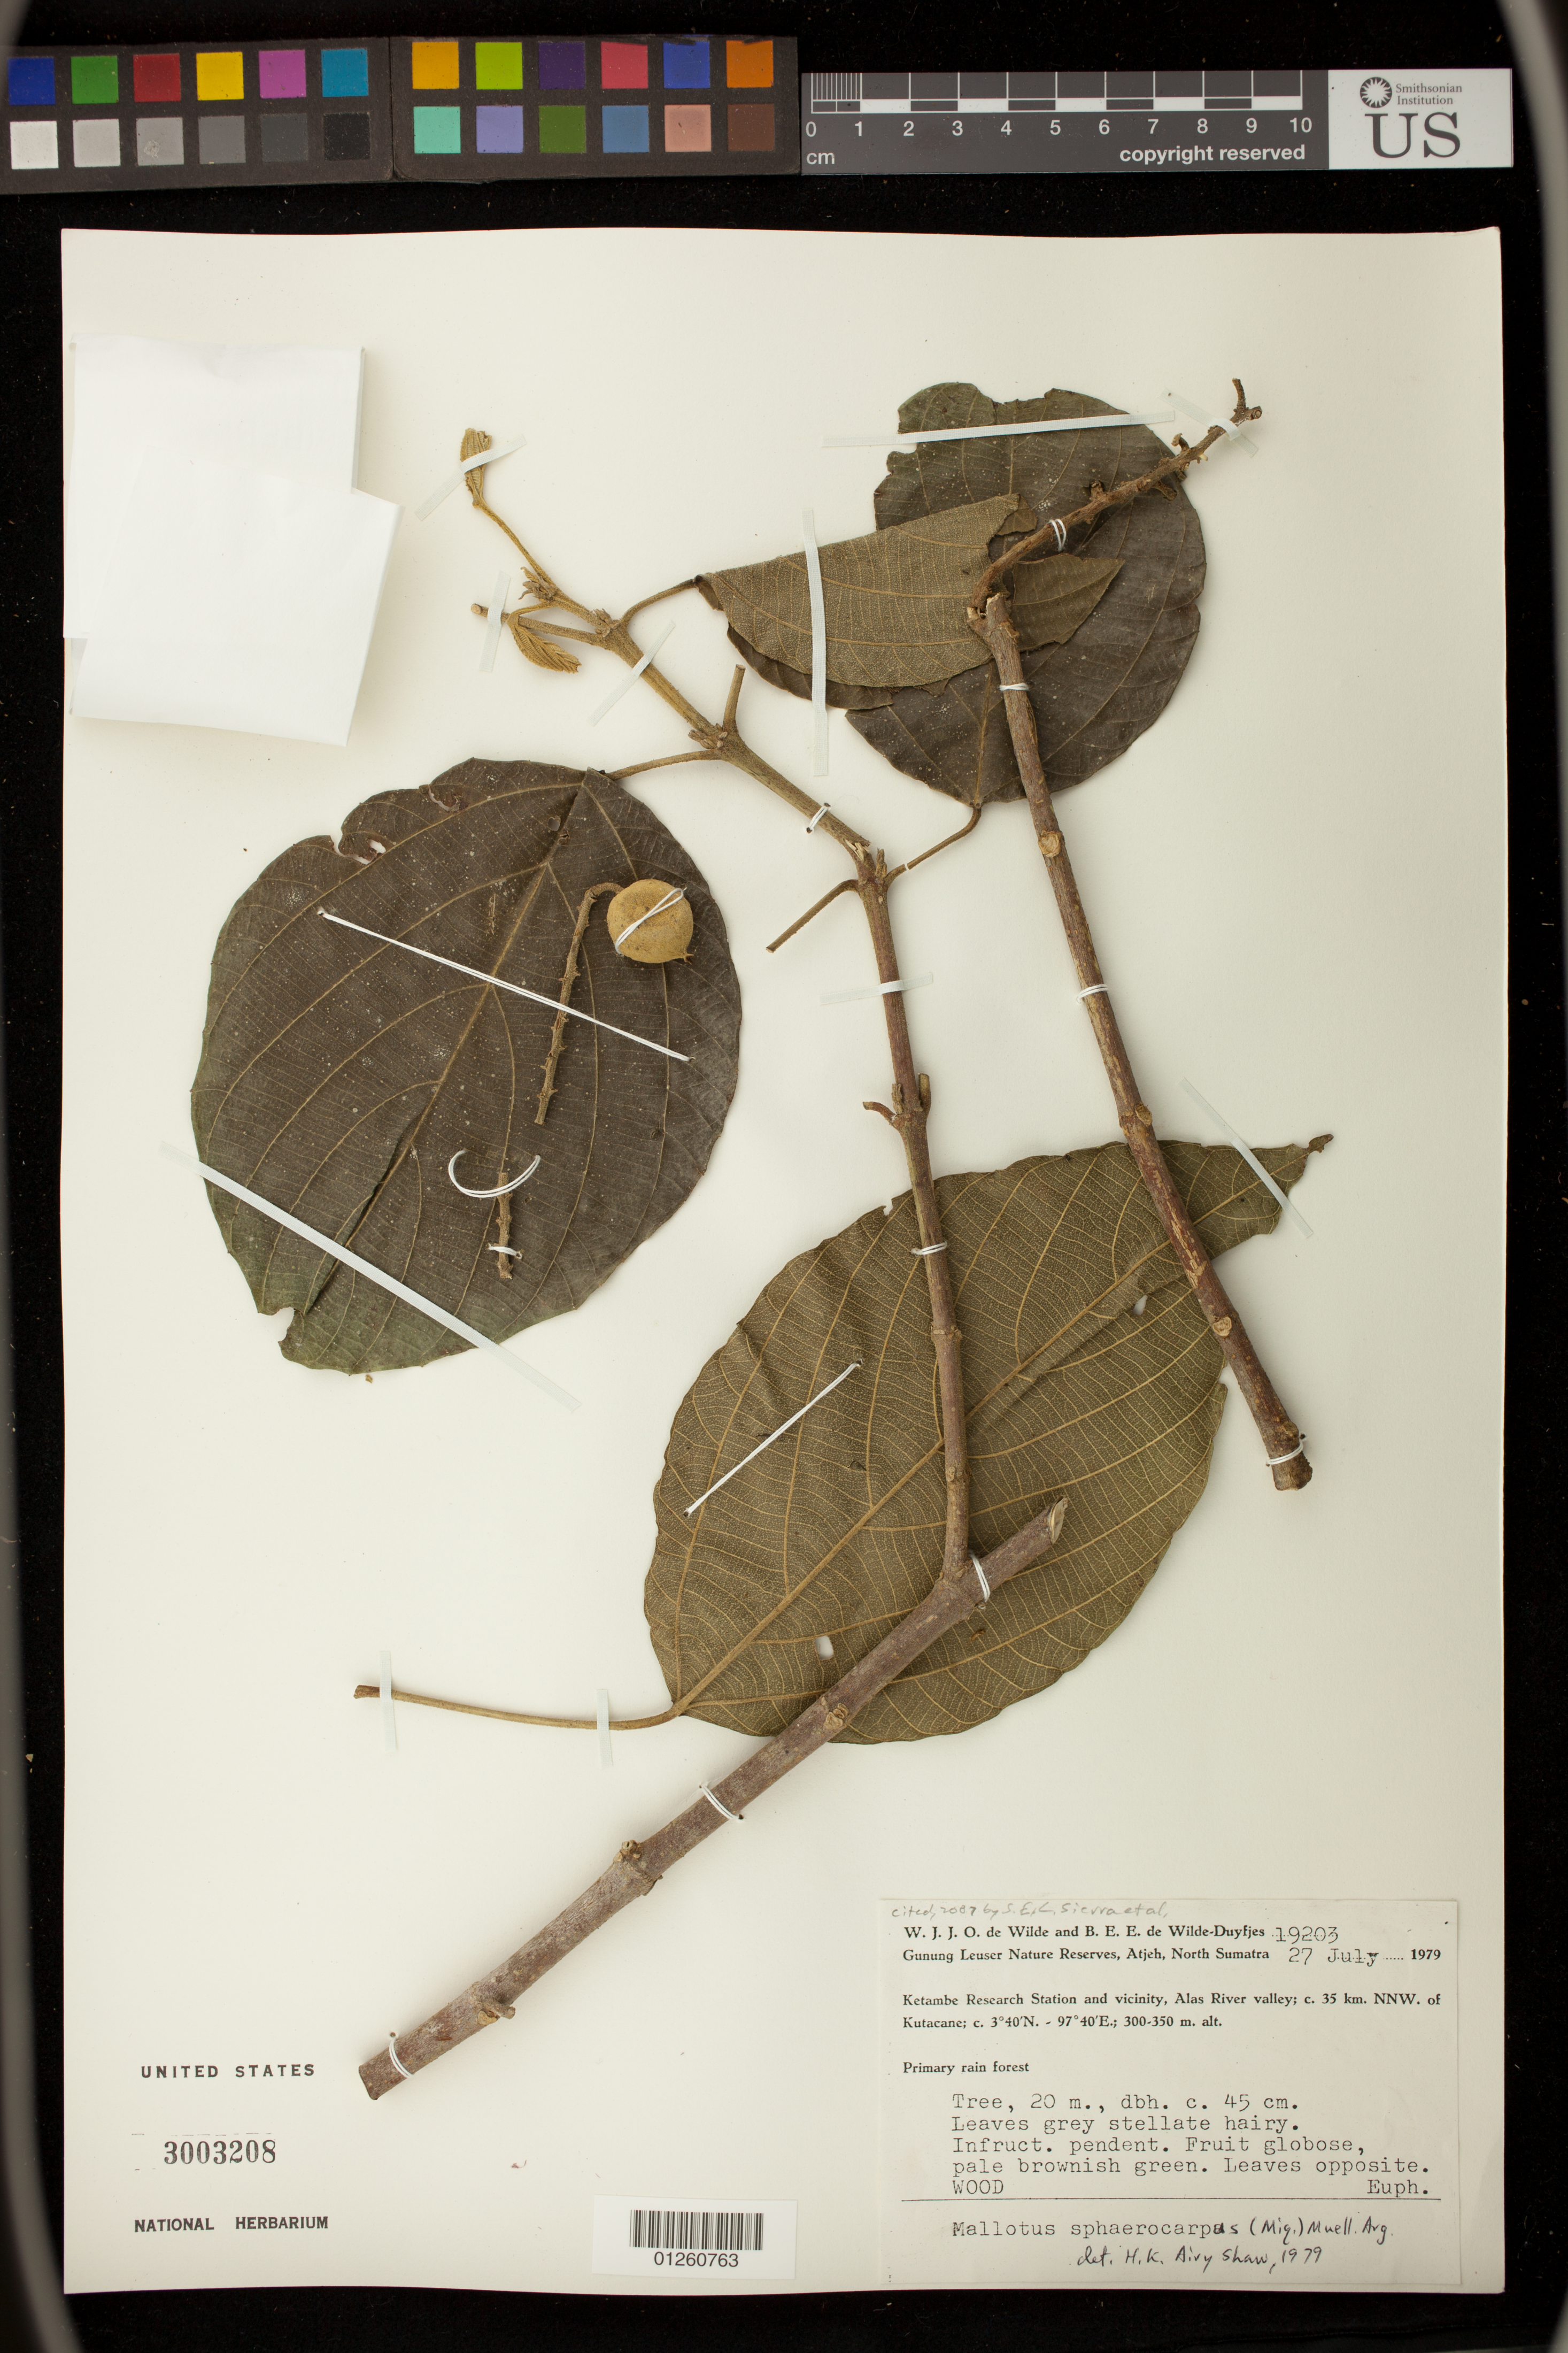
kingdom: Plantae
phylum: Tracheophyta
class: Magnoliopsida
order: Malpighiales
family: Euphorbiaceae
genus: Mallotus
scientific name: Mallotus sphaerocarpus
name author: (Miq.) Müll. Arg.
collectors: W. J. de Wilde & B. E. de Wilde-Duyfjes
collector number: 19203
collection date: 1979-07-27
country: Indonesia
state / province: Sumatra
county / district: Aceh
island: Sumatra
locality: Gunung Leuser Nature Reserve, Atjeh, North Sumatra.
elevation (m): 300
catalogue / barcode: US 3003208